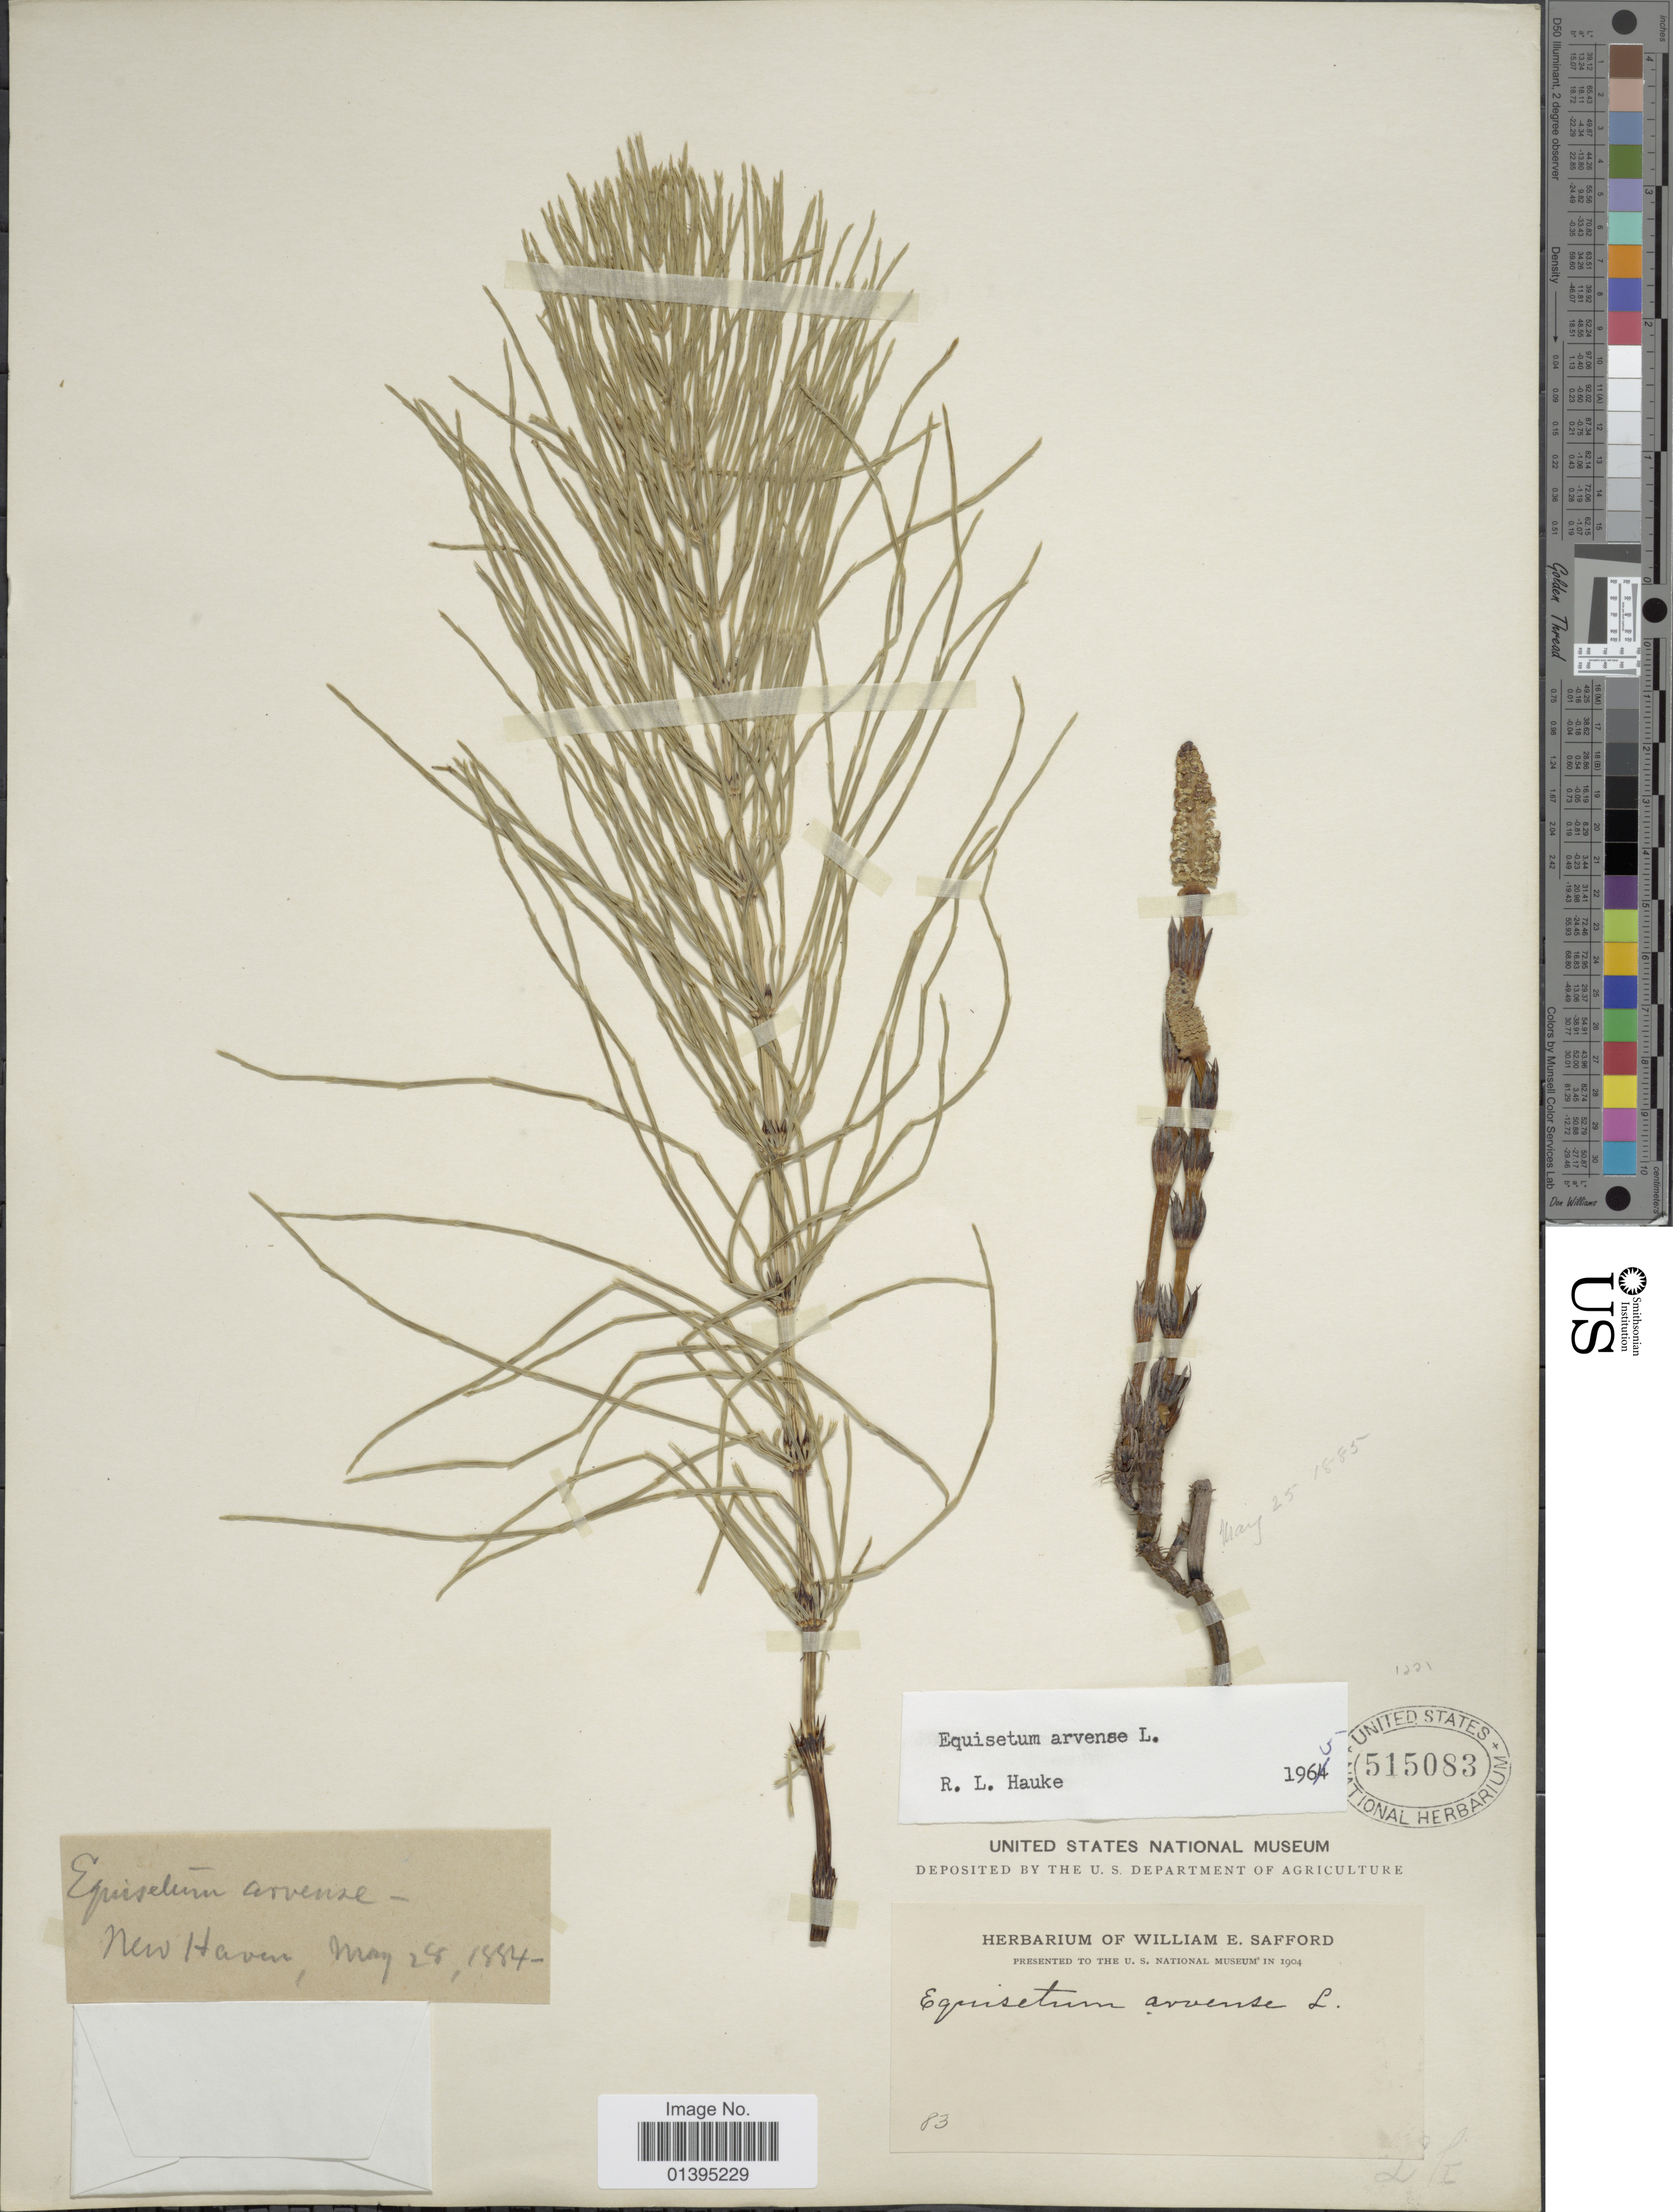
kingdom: Plantae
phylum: Tracheophyta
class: Polypodiopsida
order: Equisetales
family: Equisetaceae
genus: Equisetum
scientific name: Equisetum arvense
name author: L.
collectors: W. E. Safford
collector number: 83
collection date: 1884-05-28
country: United States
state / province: Connecticut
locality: New Haven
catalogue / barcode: US 515083